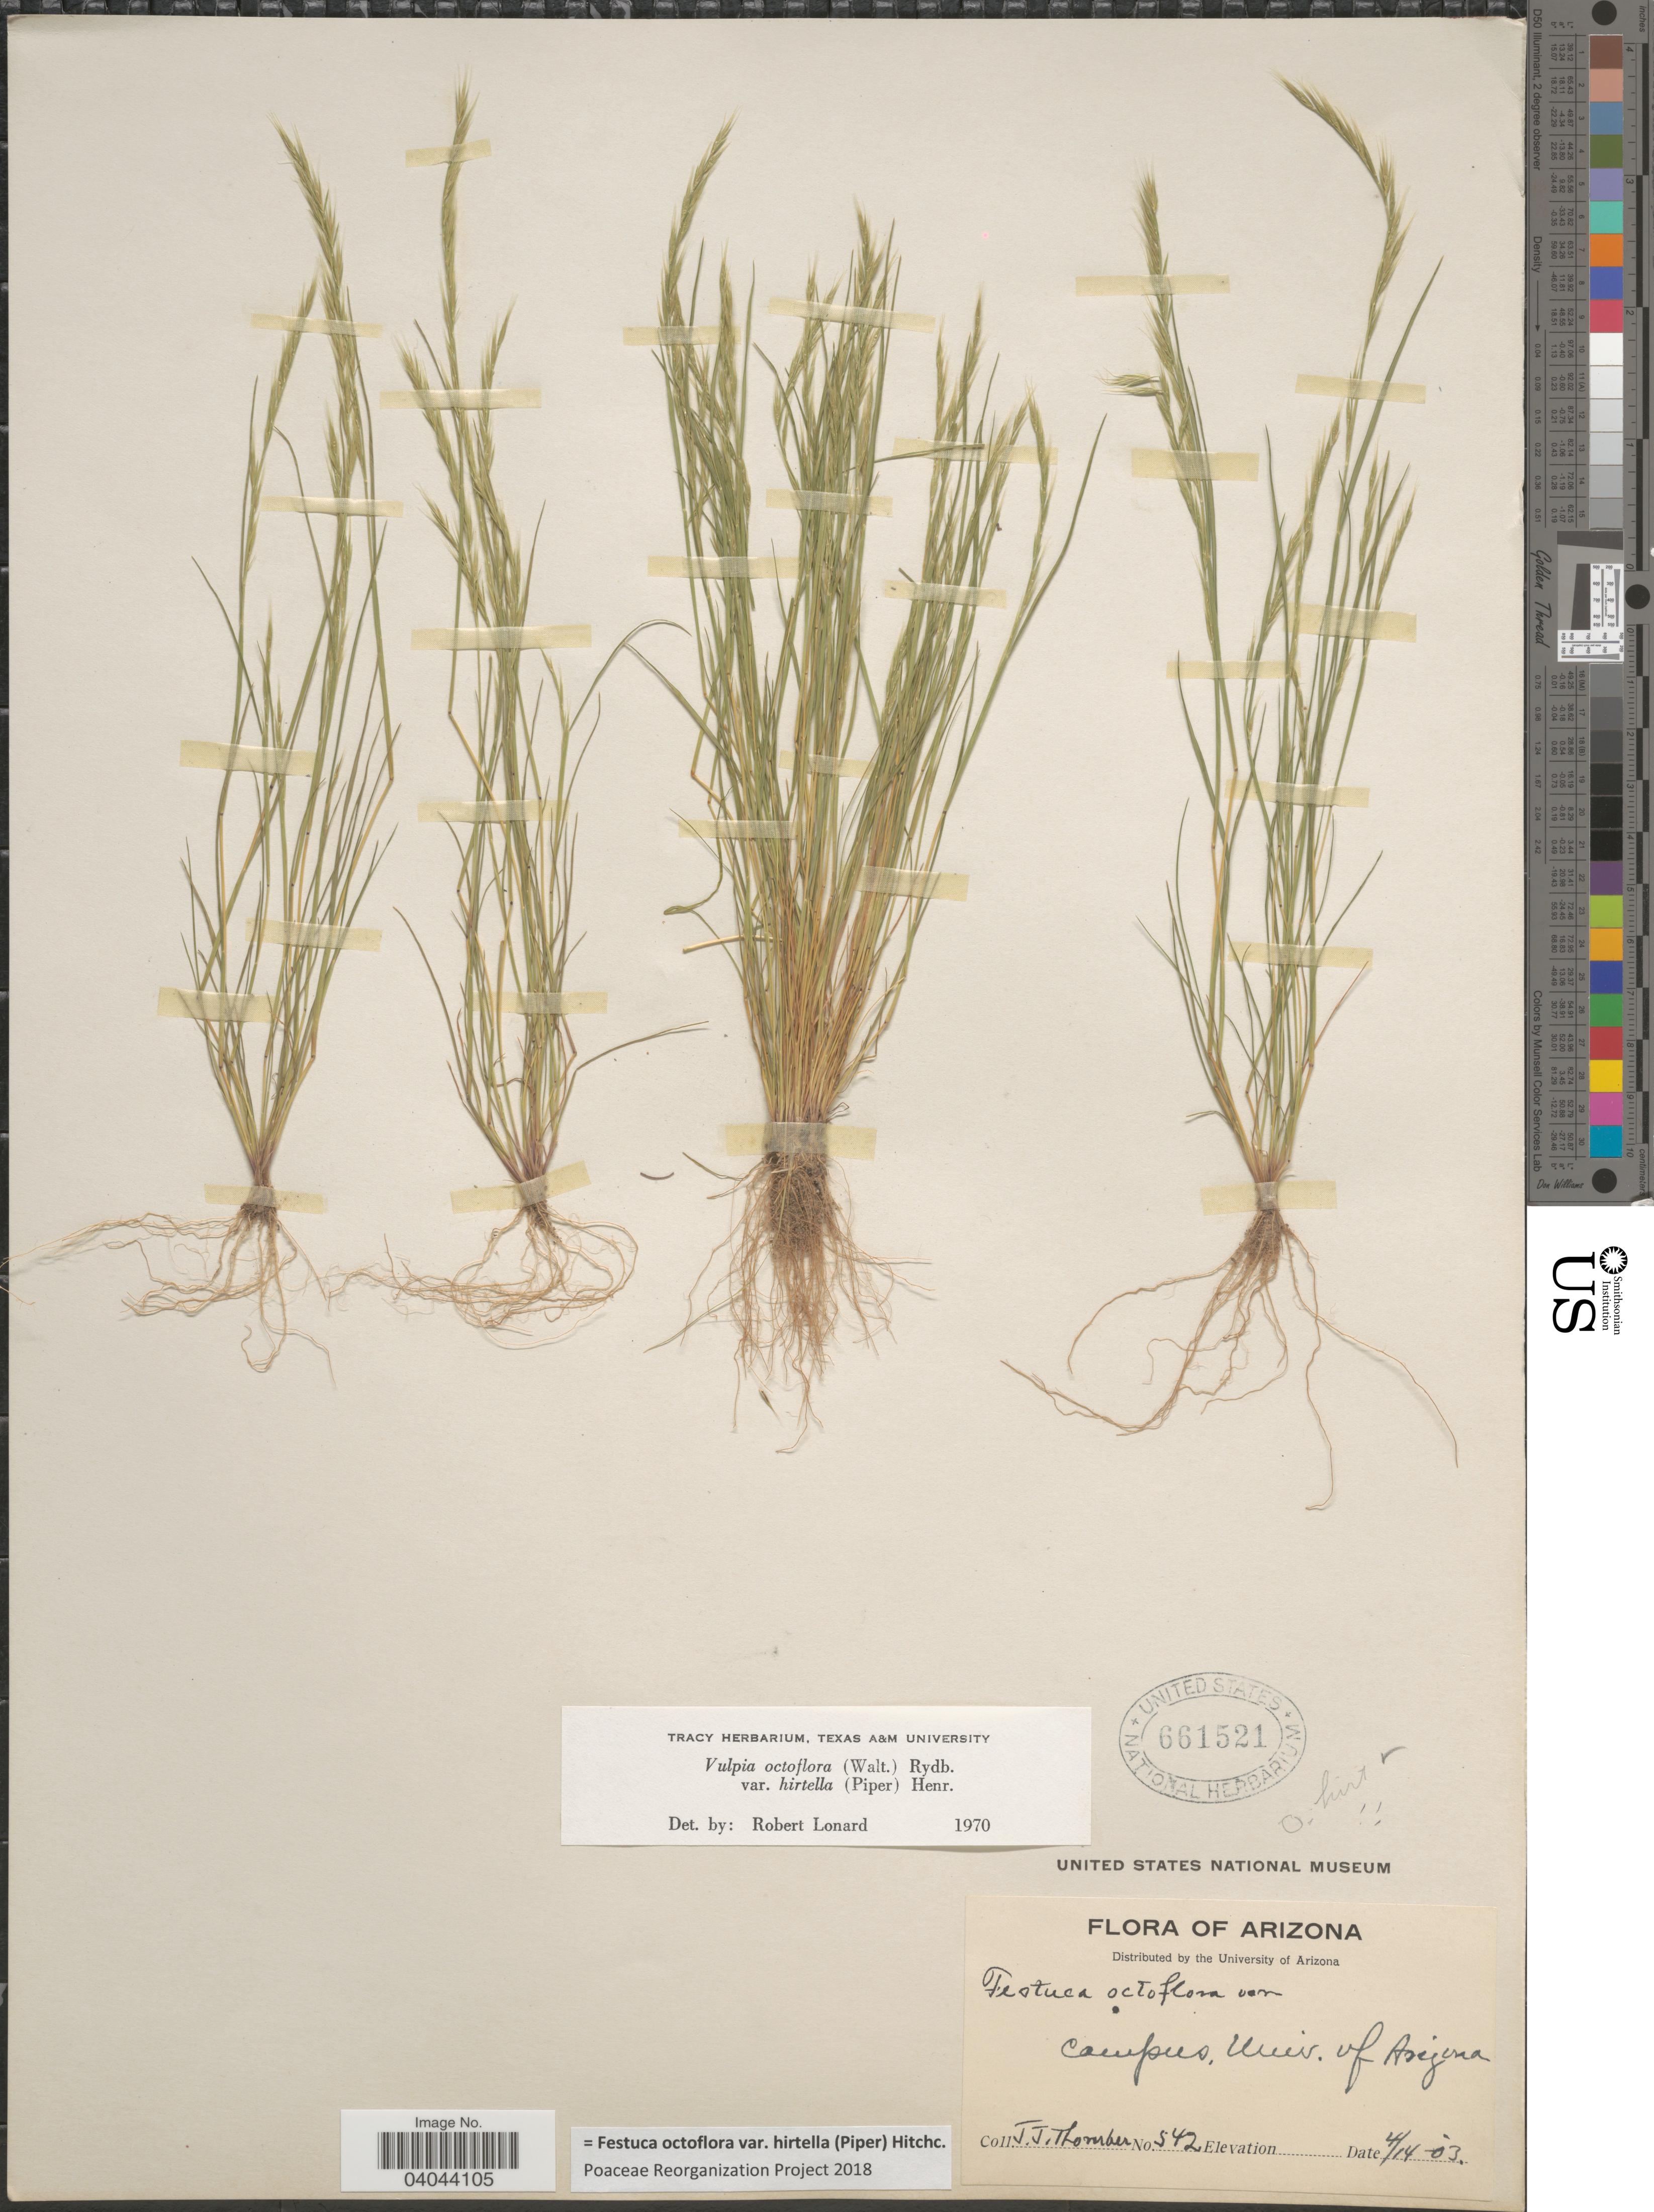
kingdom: Plantae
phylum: Tracheophyta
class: Liliopsida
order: Poales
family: Poaceae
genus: Festuca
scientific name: Festuca octoflora var. hirtella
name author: Piper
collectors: J. Thornber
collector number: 542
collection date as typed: Transcribed d/m/y: 14/4/3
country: United States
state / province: Arizona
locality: Campus, Univ. of Arizona.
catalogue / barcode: US 661521